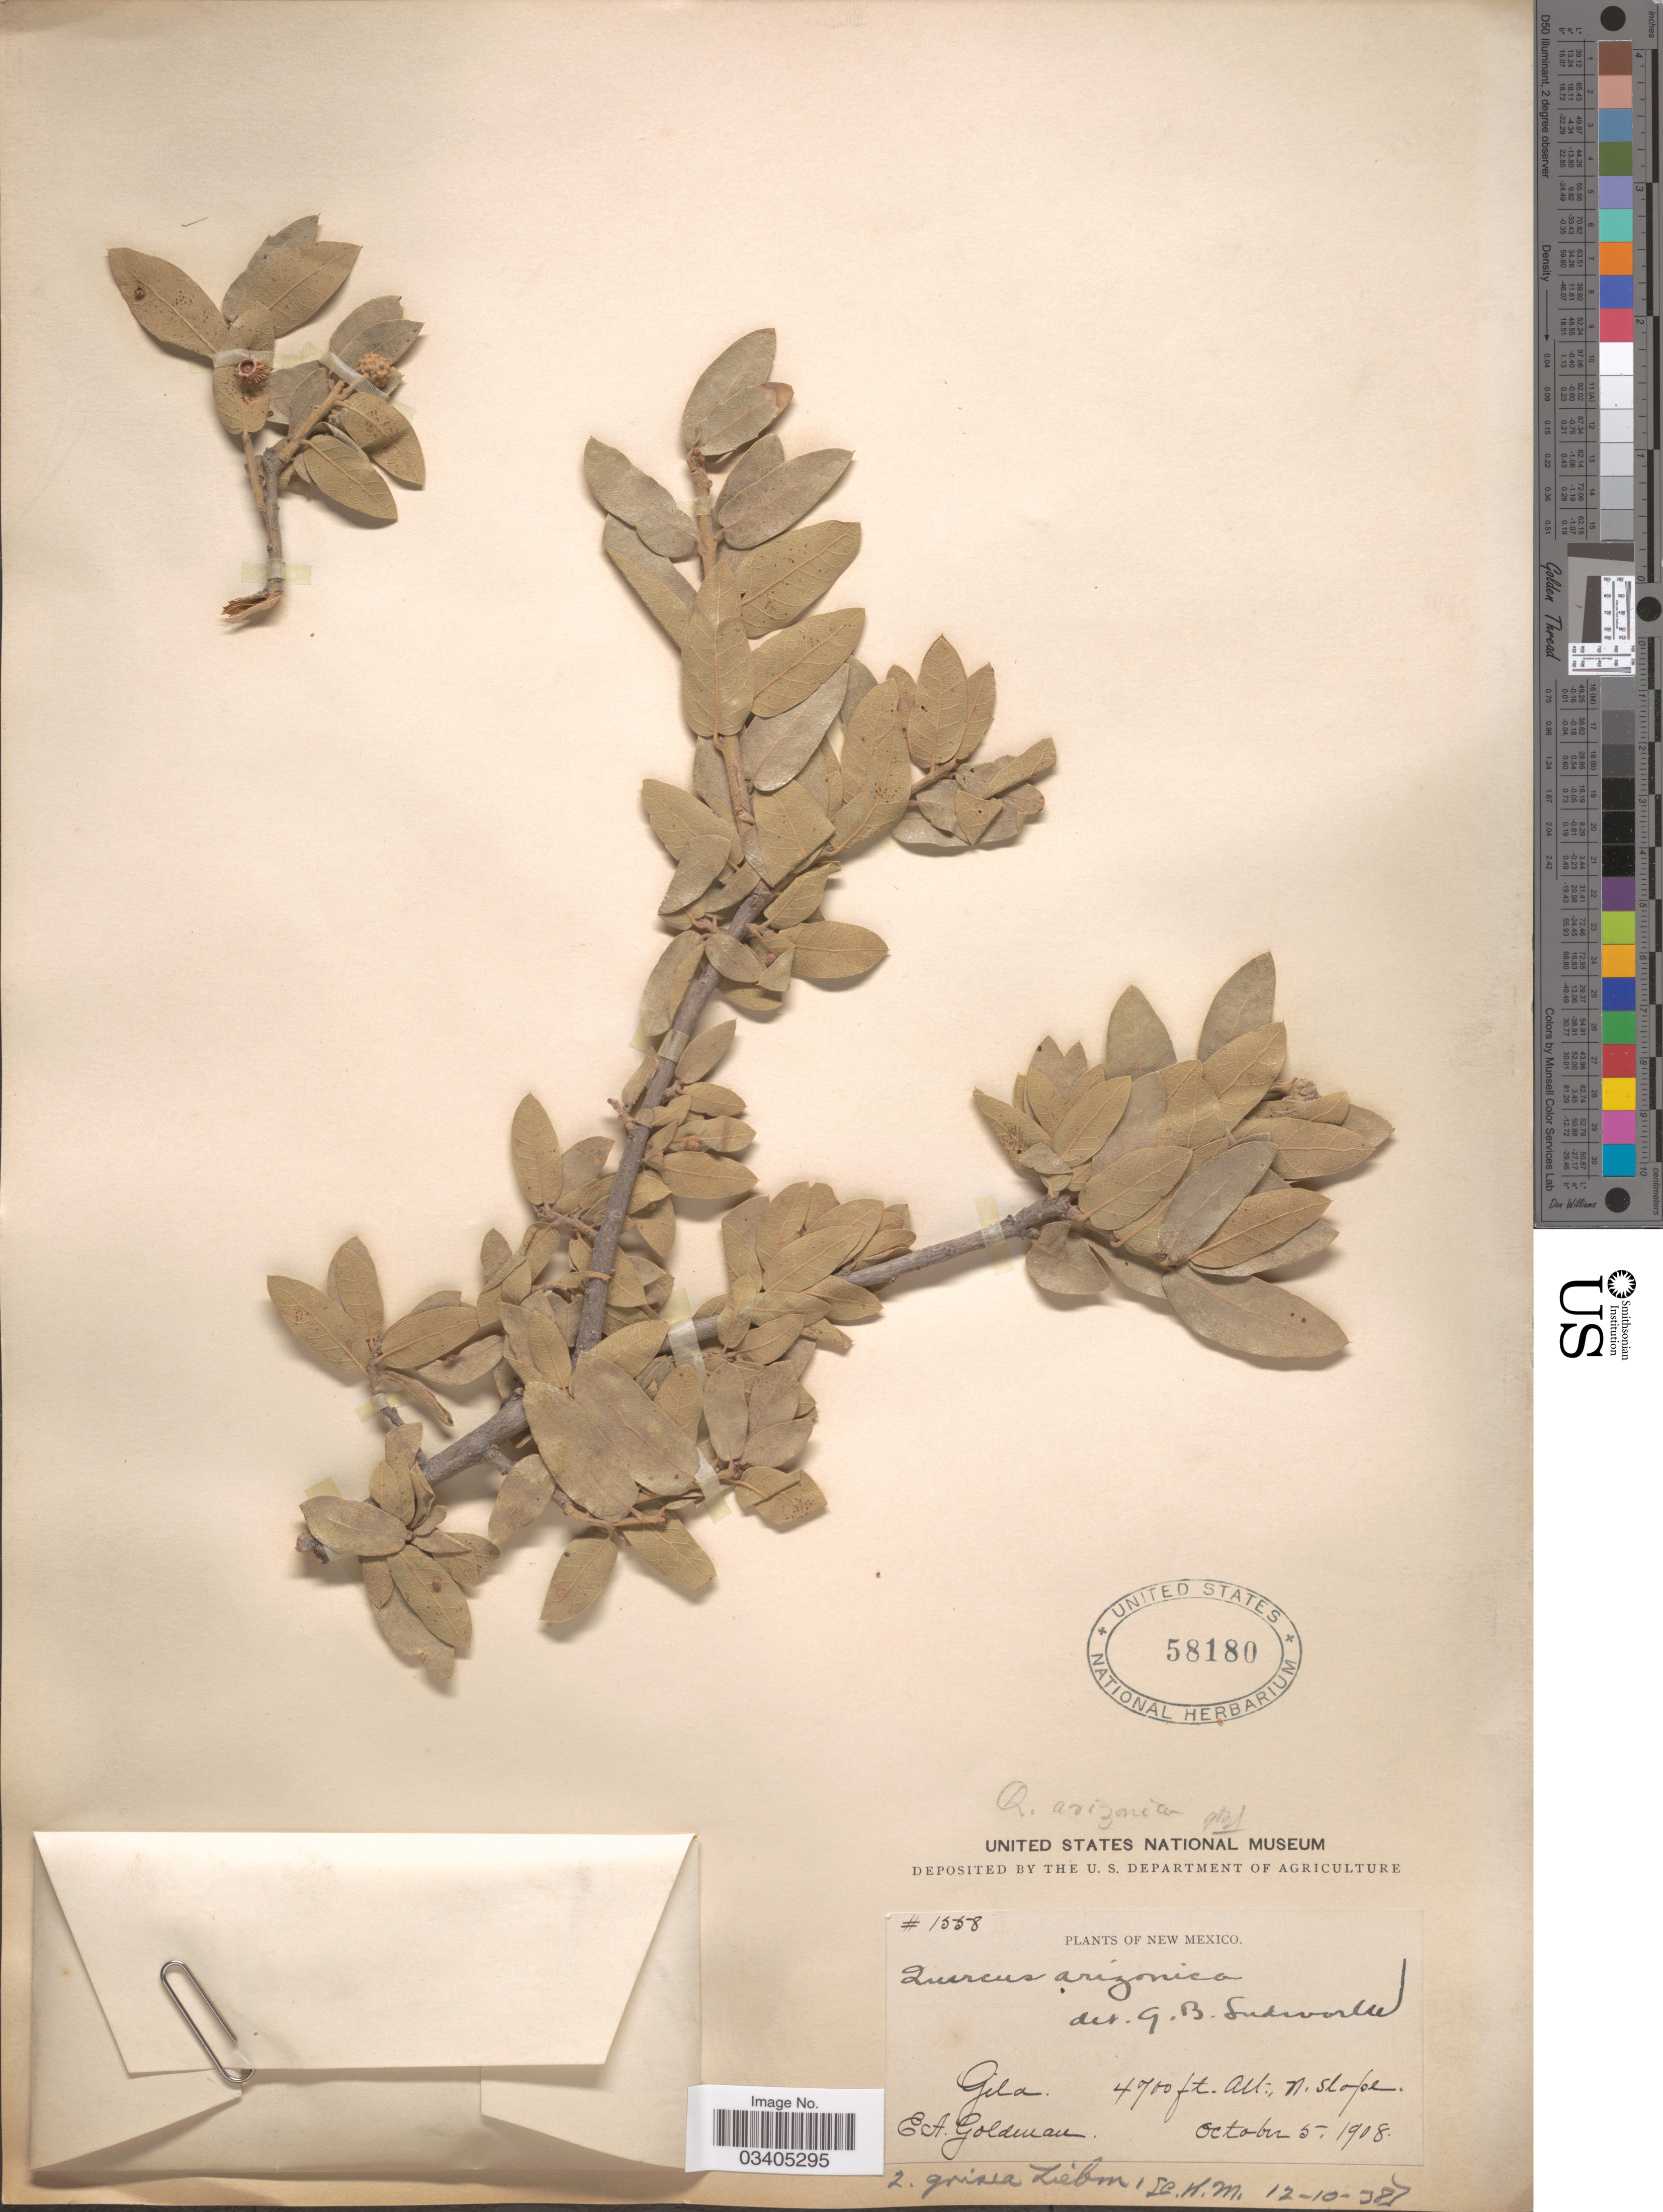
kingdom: Plantae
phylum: Tracheophyta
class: Magnoliopsida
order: Fagales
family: Fagaceae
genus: Quercus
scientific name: Quercus grisea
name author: Liebm.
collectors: E. A. Goldman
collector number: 1558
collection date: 1908-10-05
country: United States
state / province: New Mexico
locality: Gila. N. slope.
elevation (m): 1433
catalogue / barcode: US 58180